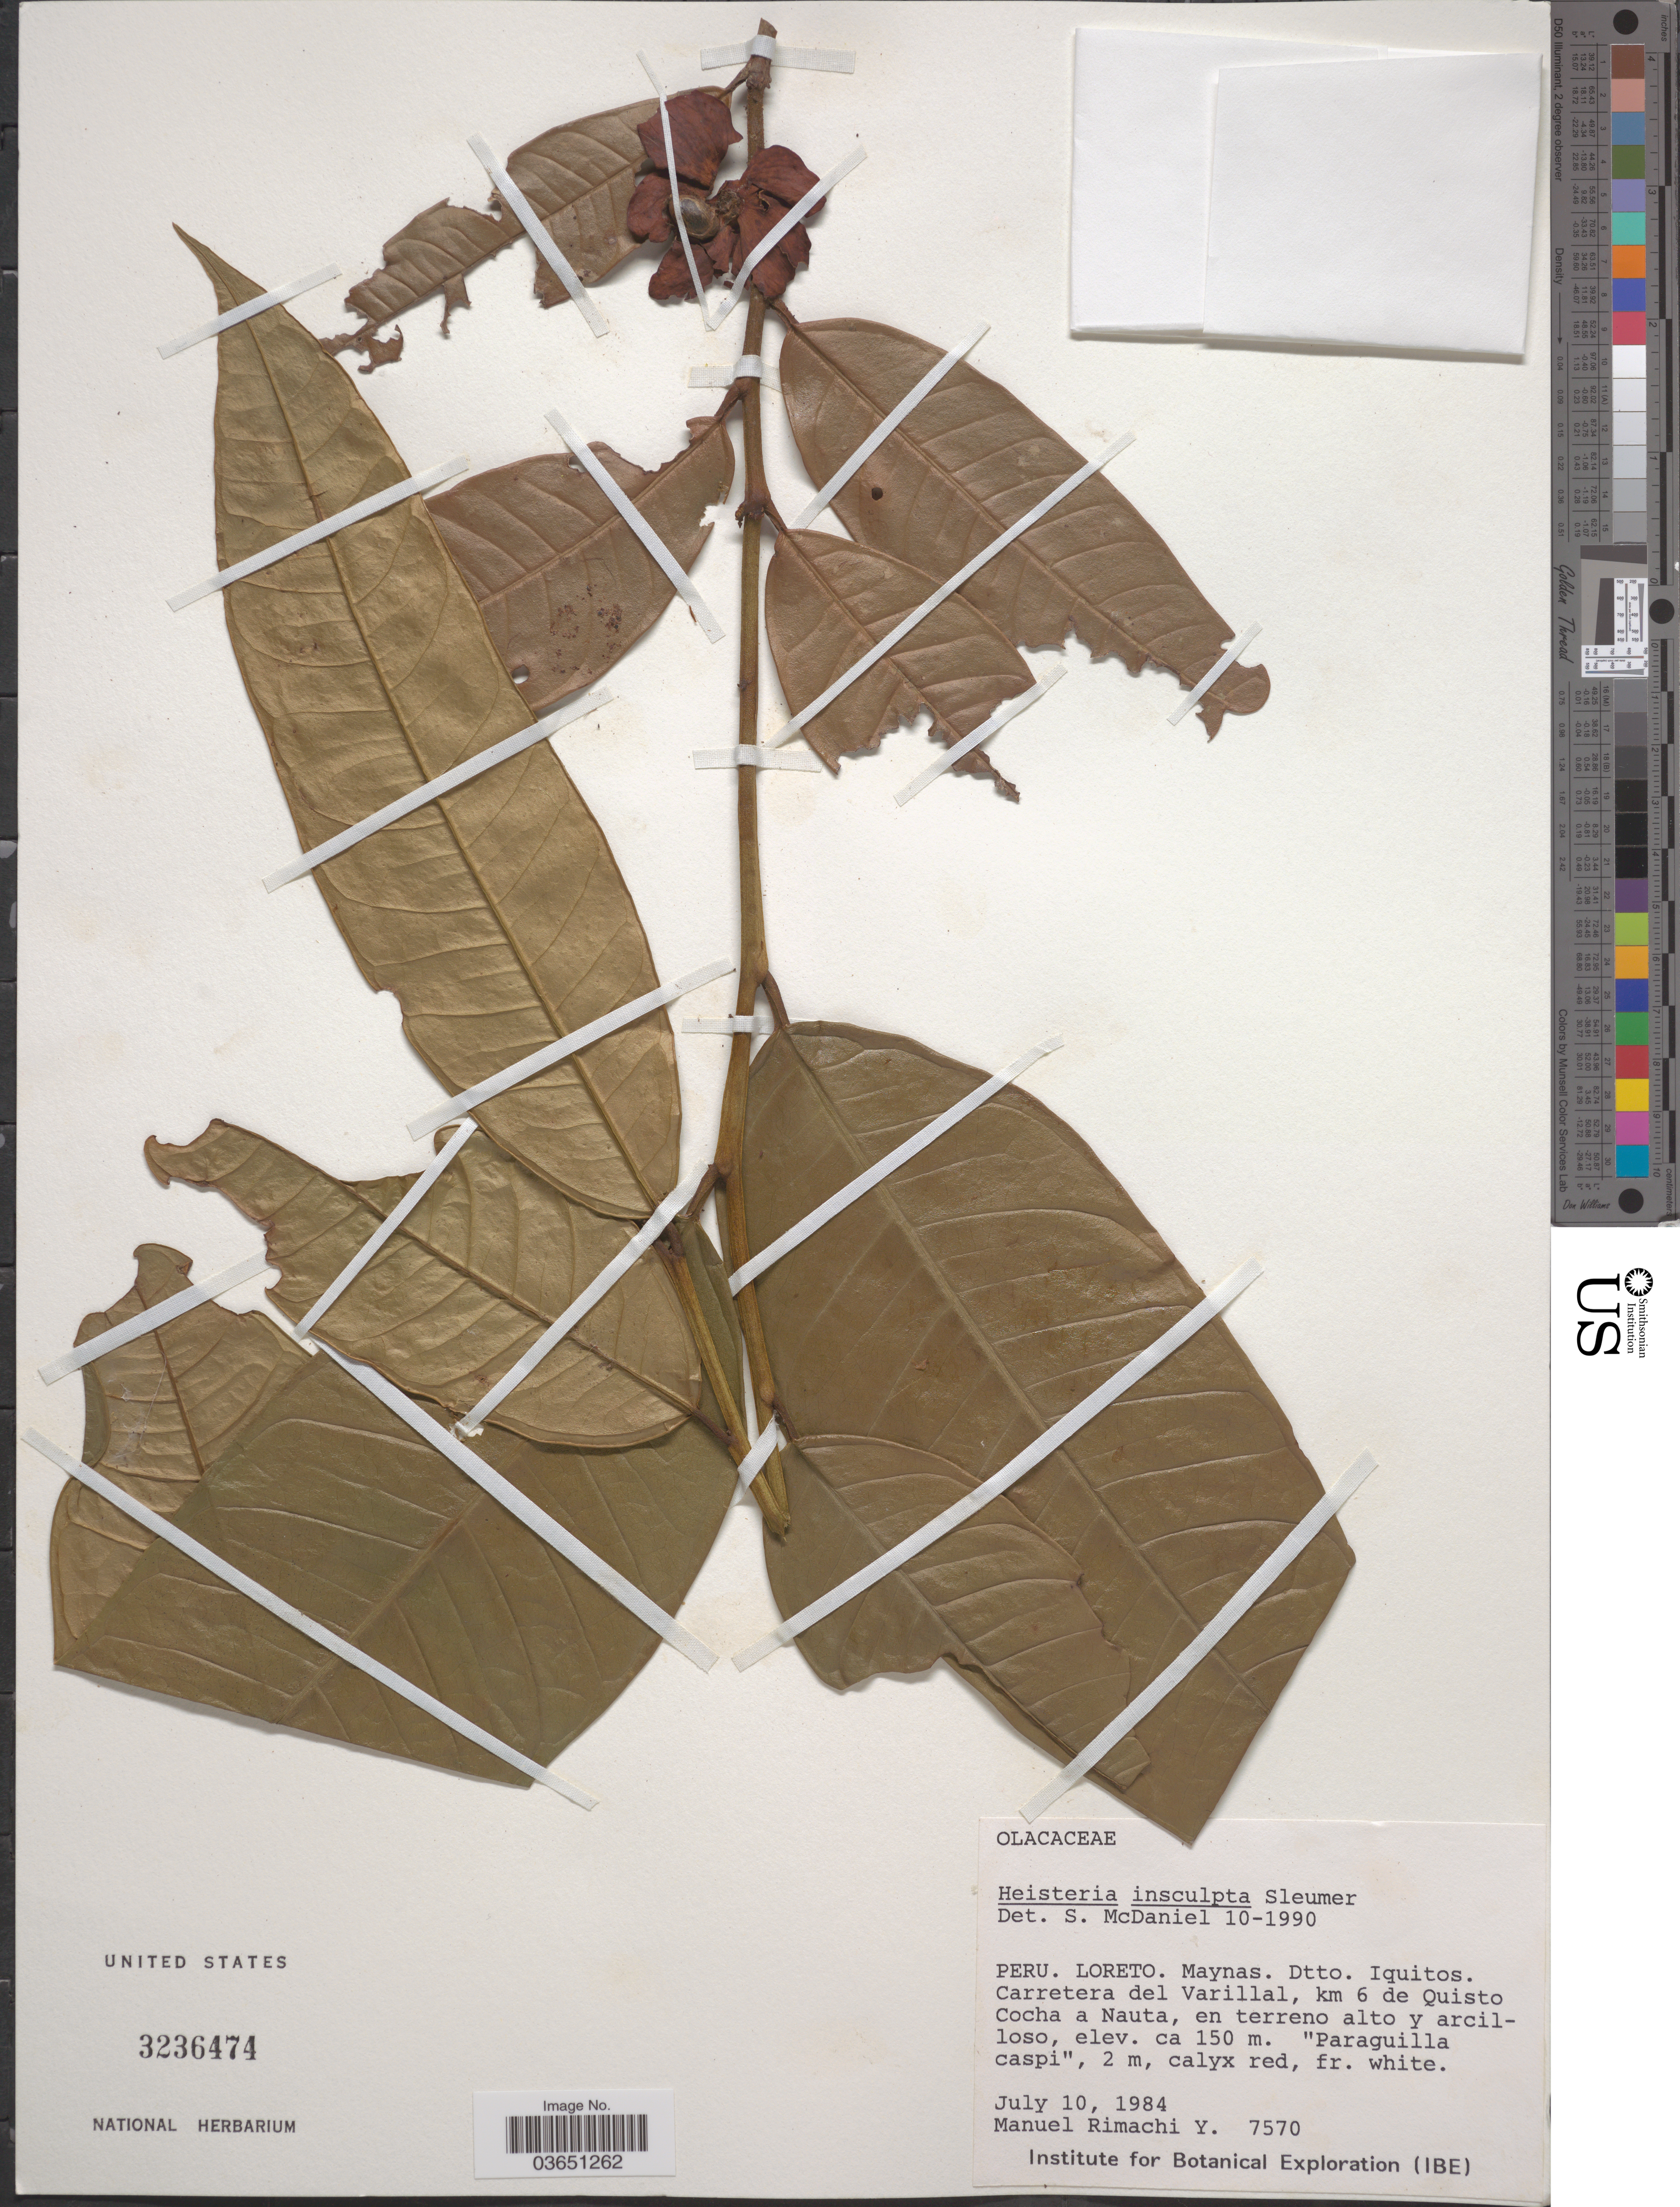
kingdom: Plantae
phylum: Tracheophyta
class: Magnoliopsida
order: Santalales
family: Erythropalaceae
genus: Heisteria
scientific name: Heisteria insculpta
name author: Sleumer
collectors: M. Rimachi Y.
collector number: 7570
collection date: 1984-07-10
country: Peru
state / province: Loreto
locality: Maynas. Dtto. Iquitos. Carretera del Varillal, km 6 de Quisto Cocha a Nauta.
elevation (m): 150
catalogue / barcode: US 3236474